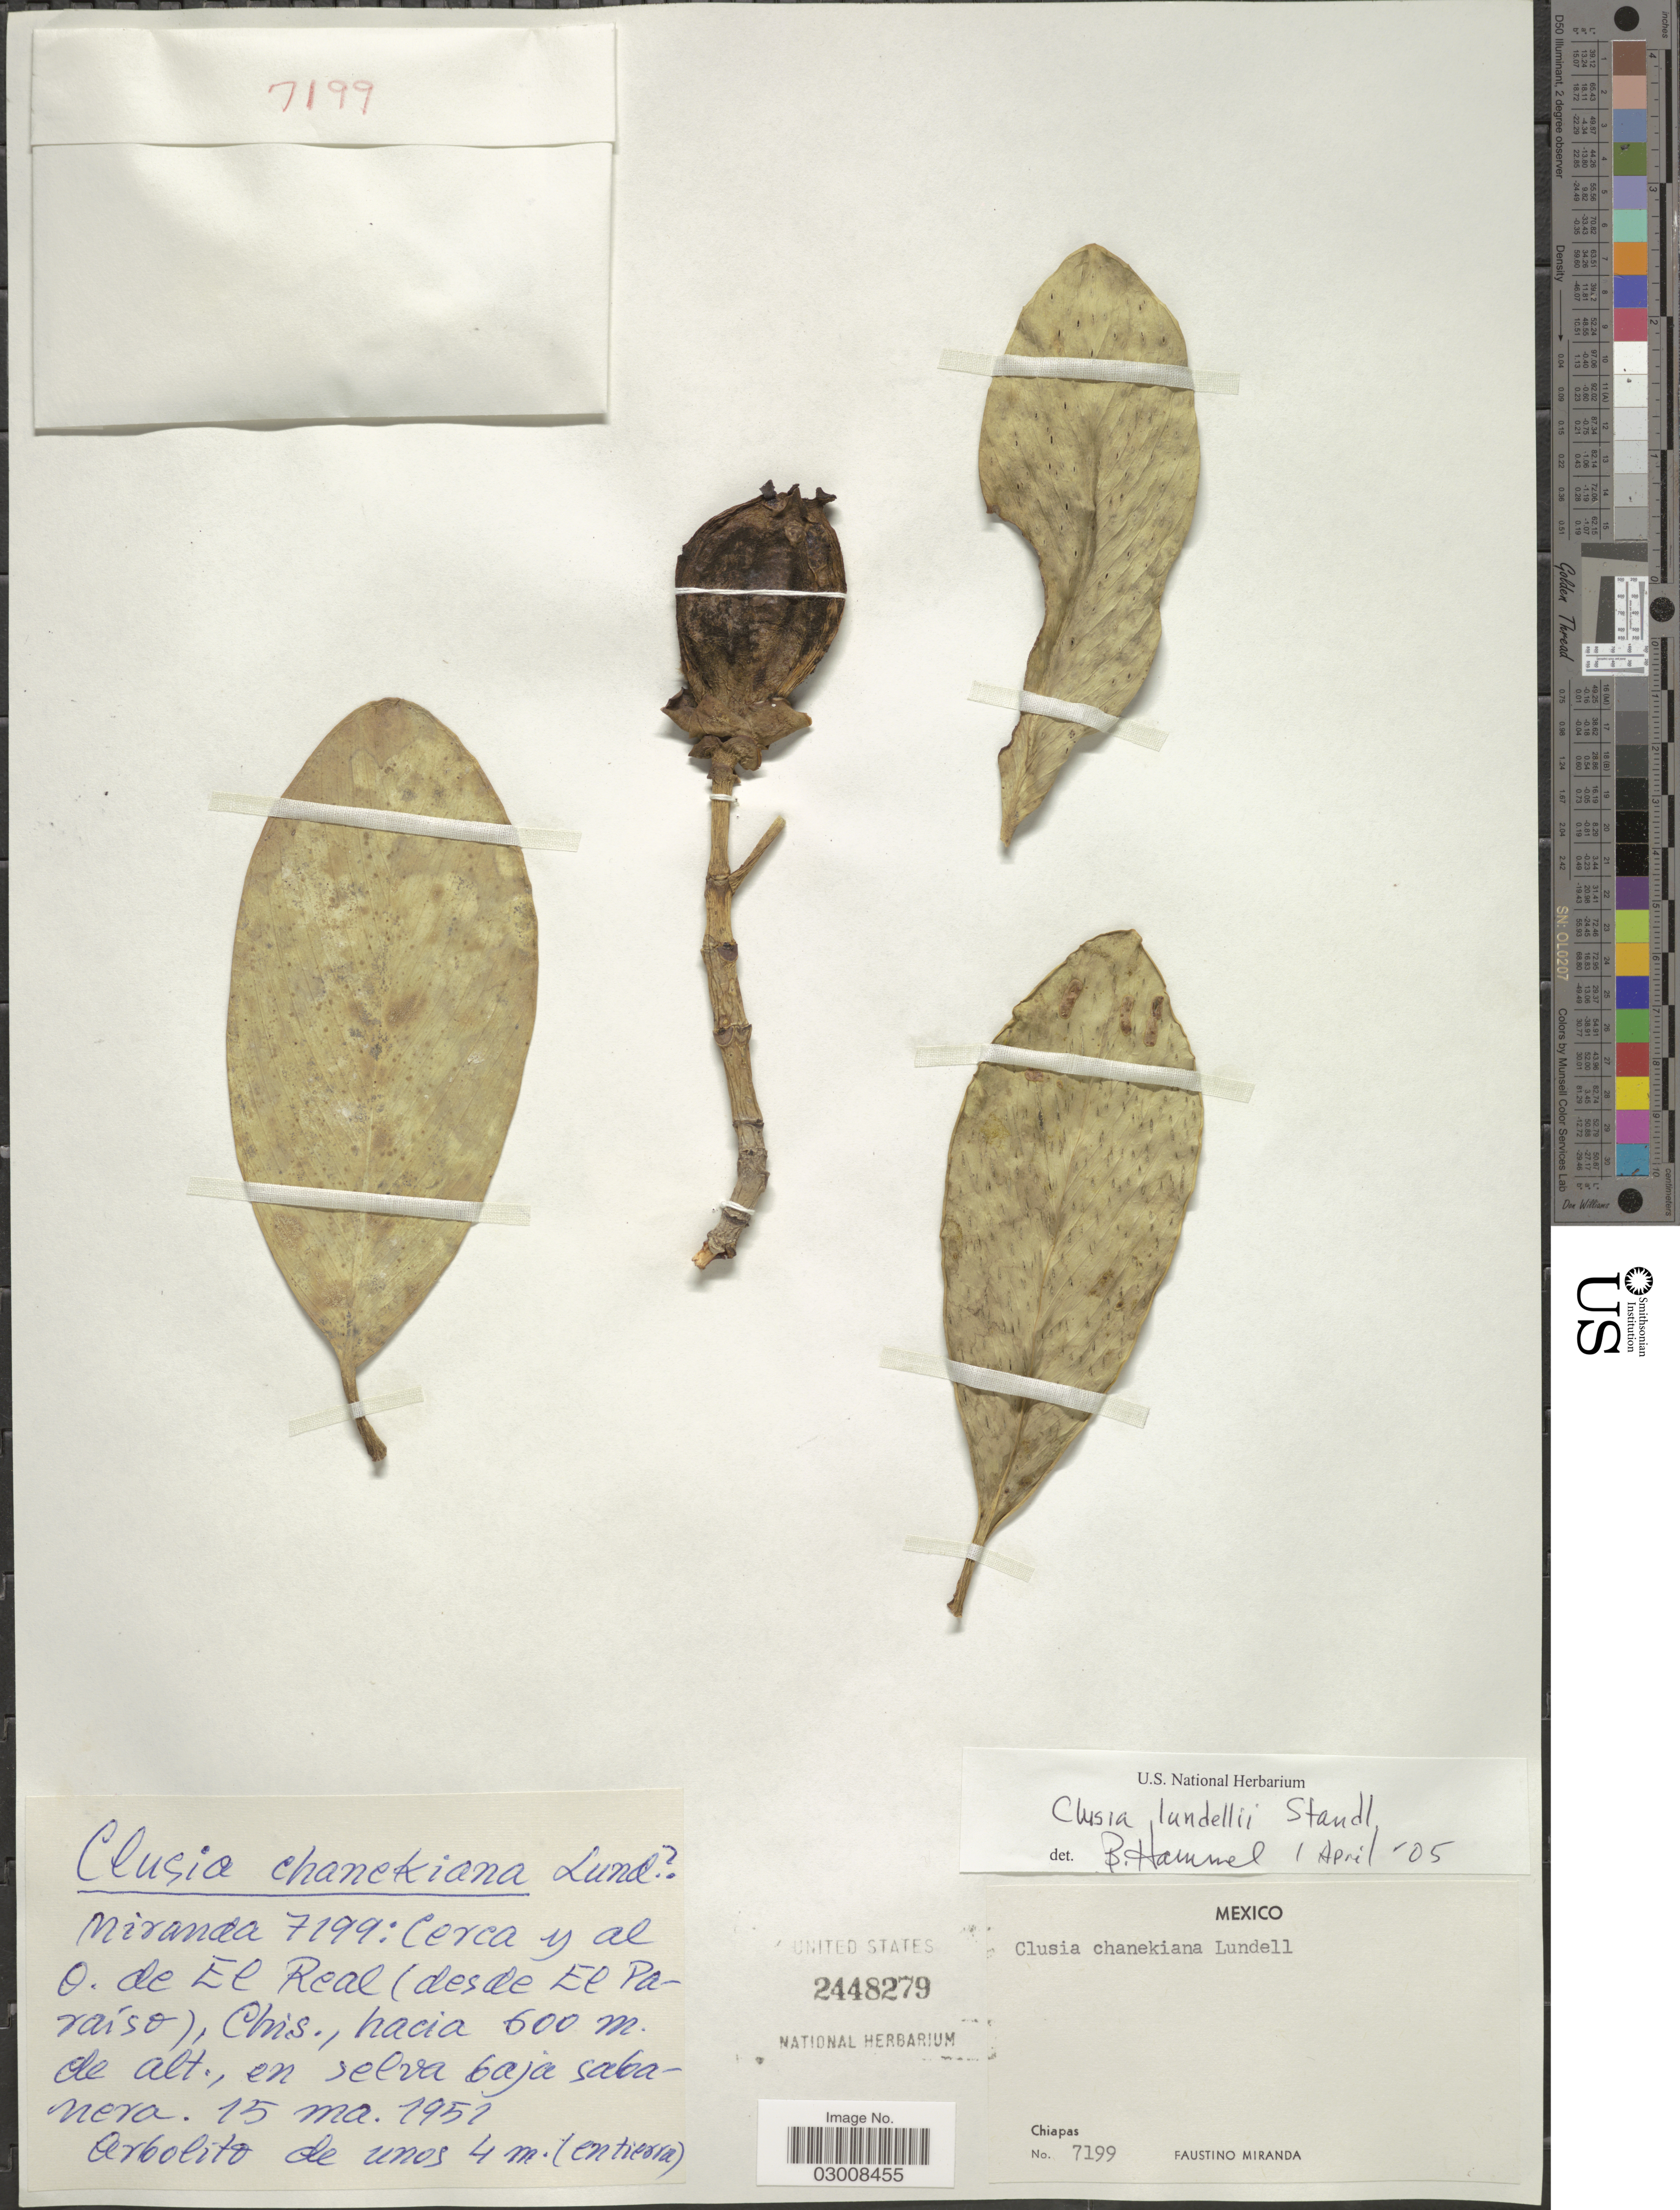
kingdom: Plantae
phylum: Tracheophyta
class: Magnoliopsida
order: Malpighiales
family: Clusiaceae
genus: Clusia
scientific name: Clusia lundellii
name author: Standl.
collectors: F. Miranda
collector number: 7199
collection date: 1951-03-15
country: Mexico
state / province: Chiapas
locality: Cerca y al O. de El Real (desde El Paraíso) Chis.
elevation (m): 600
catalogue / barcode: US 2448279